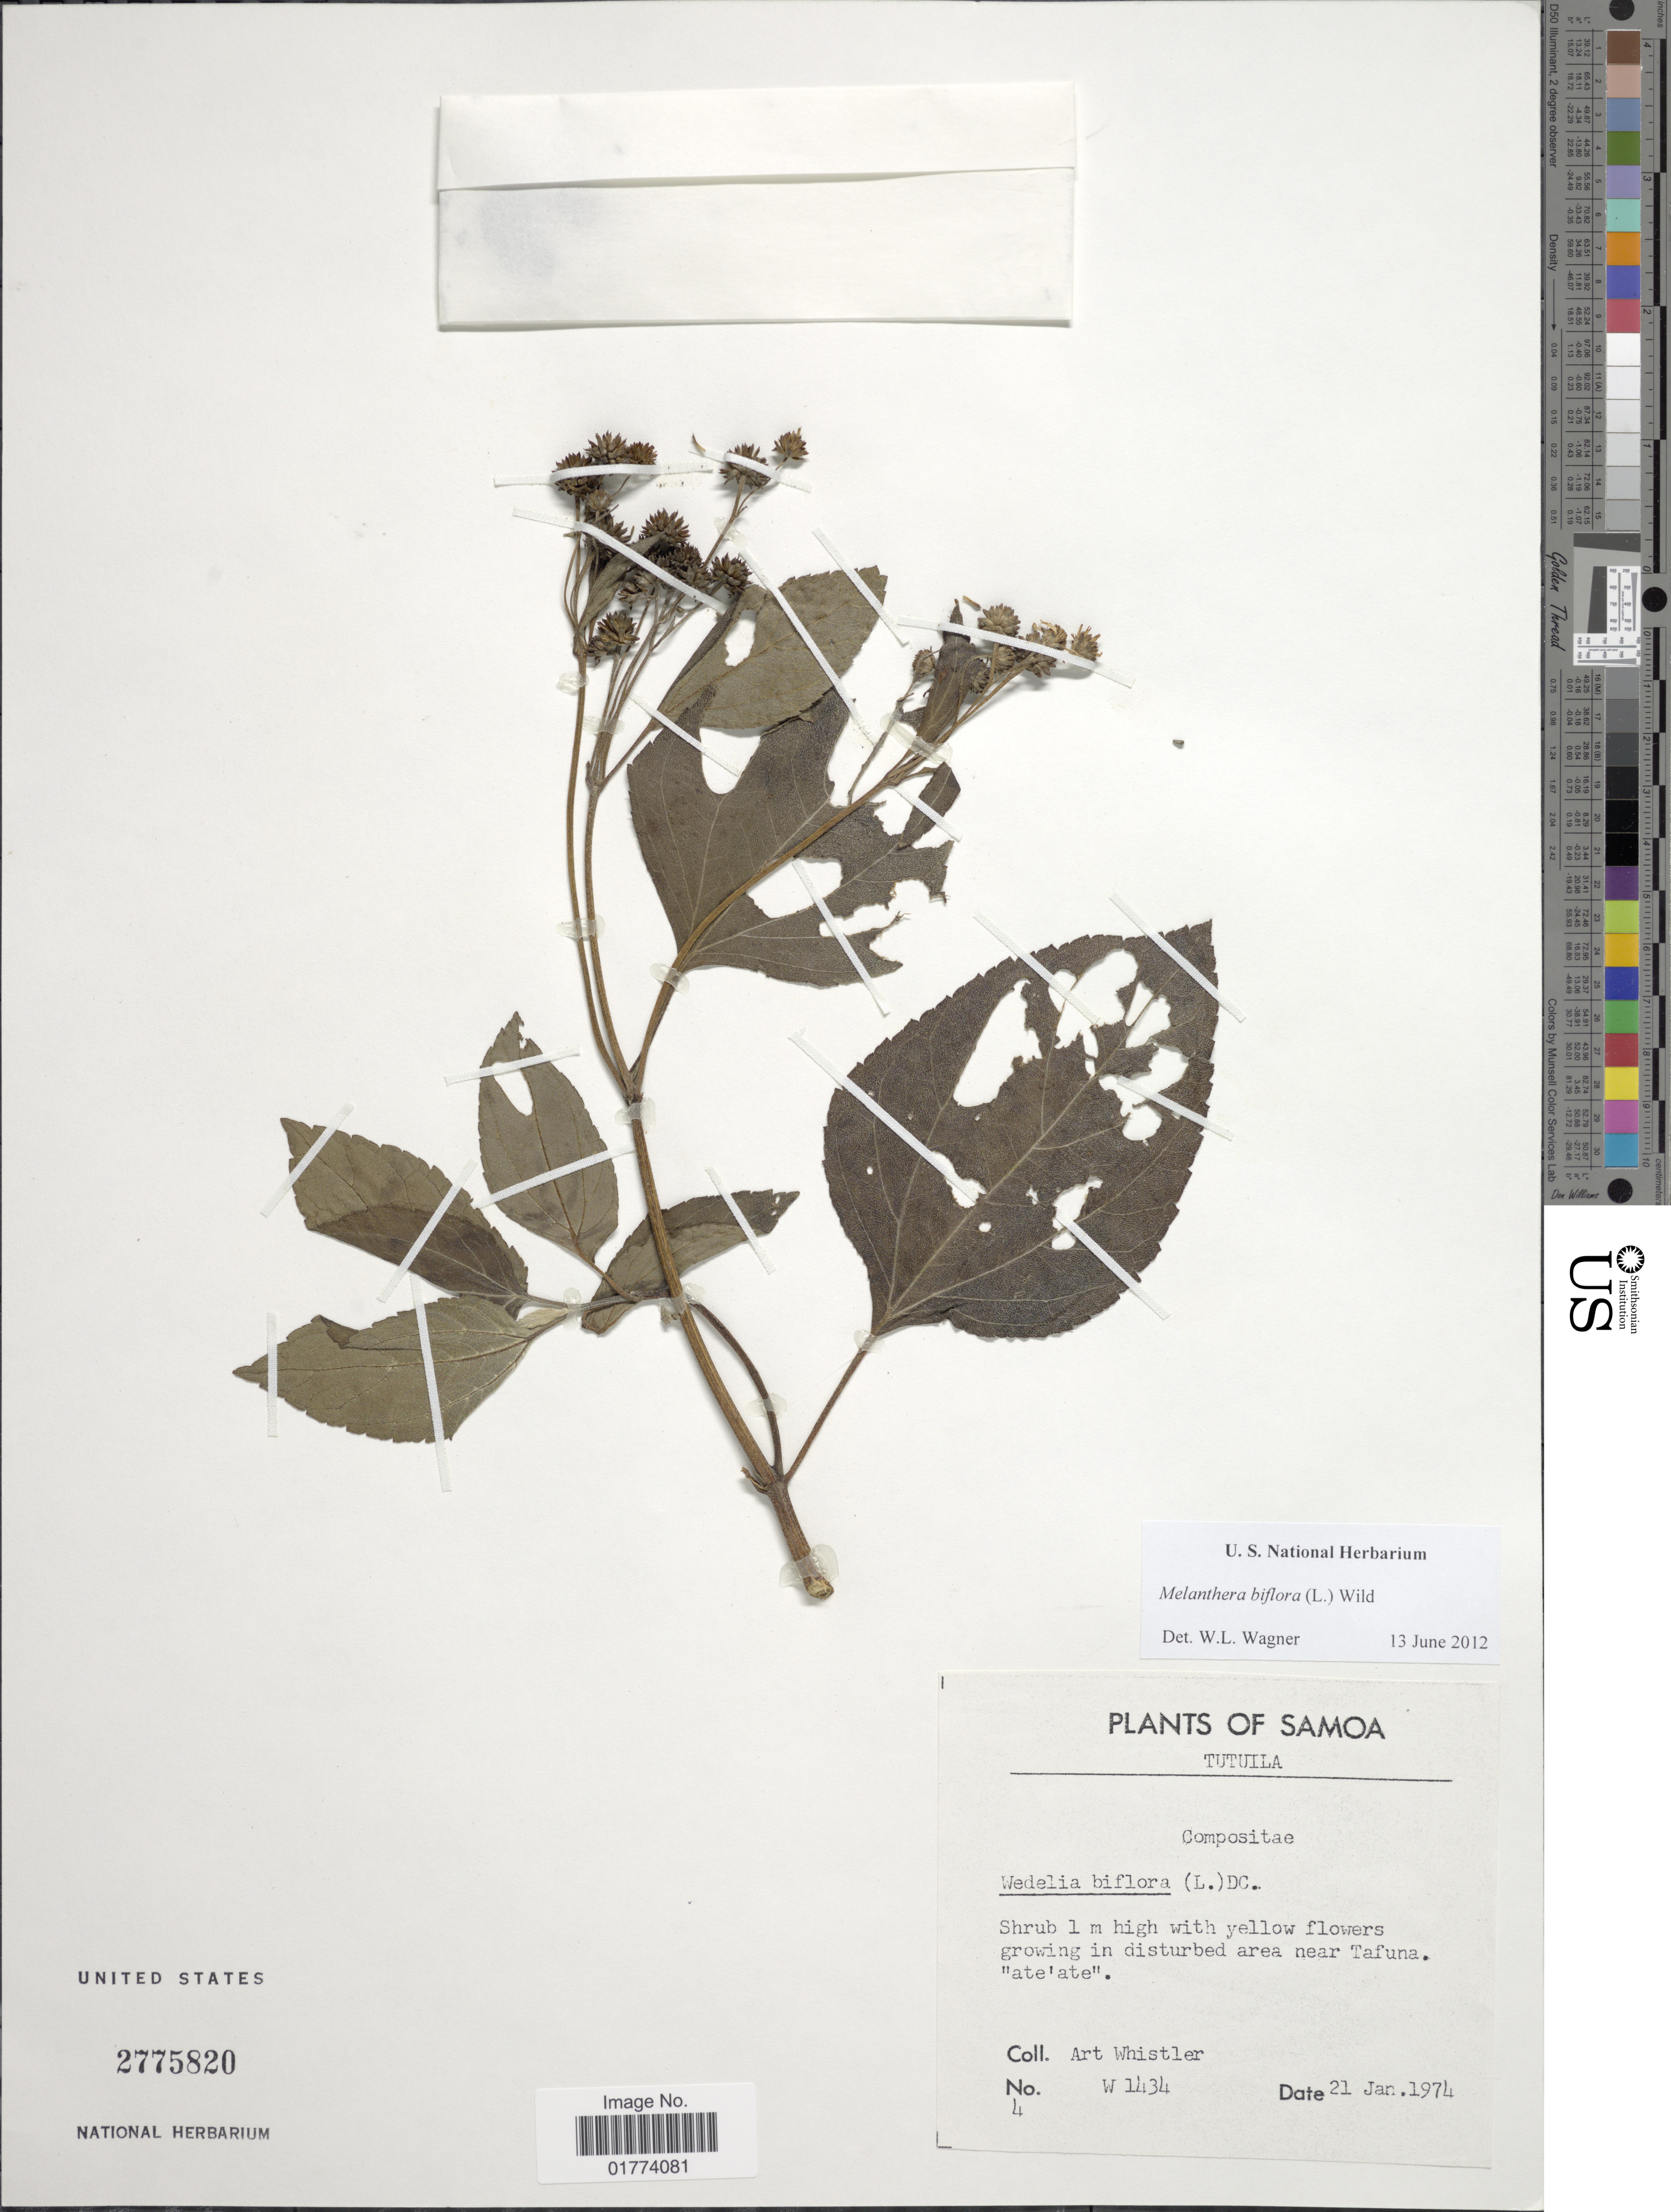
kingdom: Plantae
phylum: Tracheophyta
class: Magnoliopsida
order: Asterales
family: Asteraceae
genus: Wollastonia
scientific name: Wollastonia biflora var. biflora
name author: (L.) DC.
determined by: Wagner, W. L., (BOT), Smithsonian Institution - National Museum of Natural History (UNITED STATES)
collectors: A. Whistler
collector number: W1434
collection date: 1974-01-21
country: American Samoa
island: Tutuila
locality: Tutuila, near Tafuna, "ate'ate"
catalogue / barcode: US 2775820